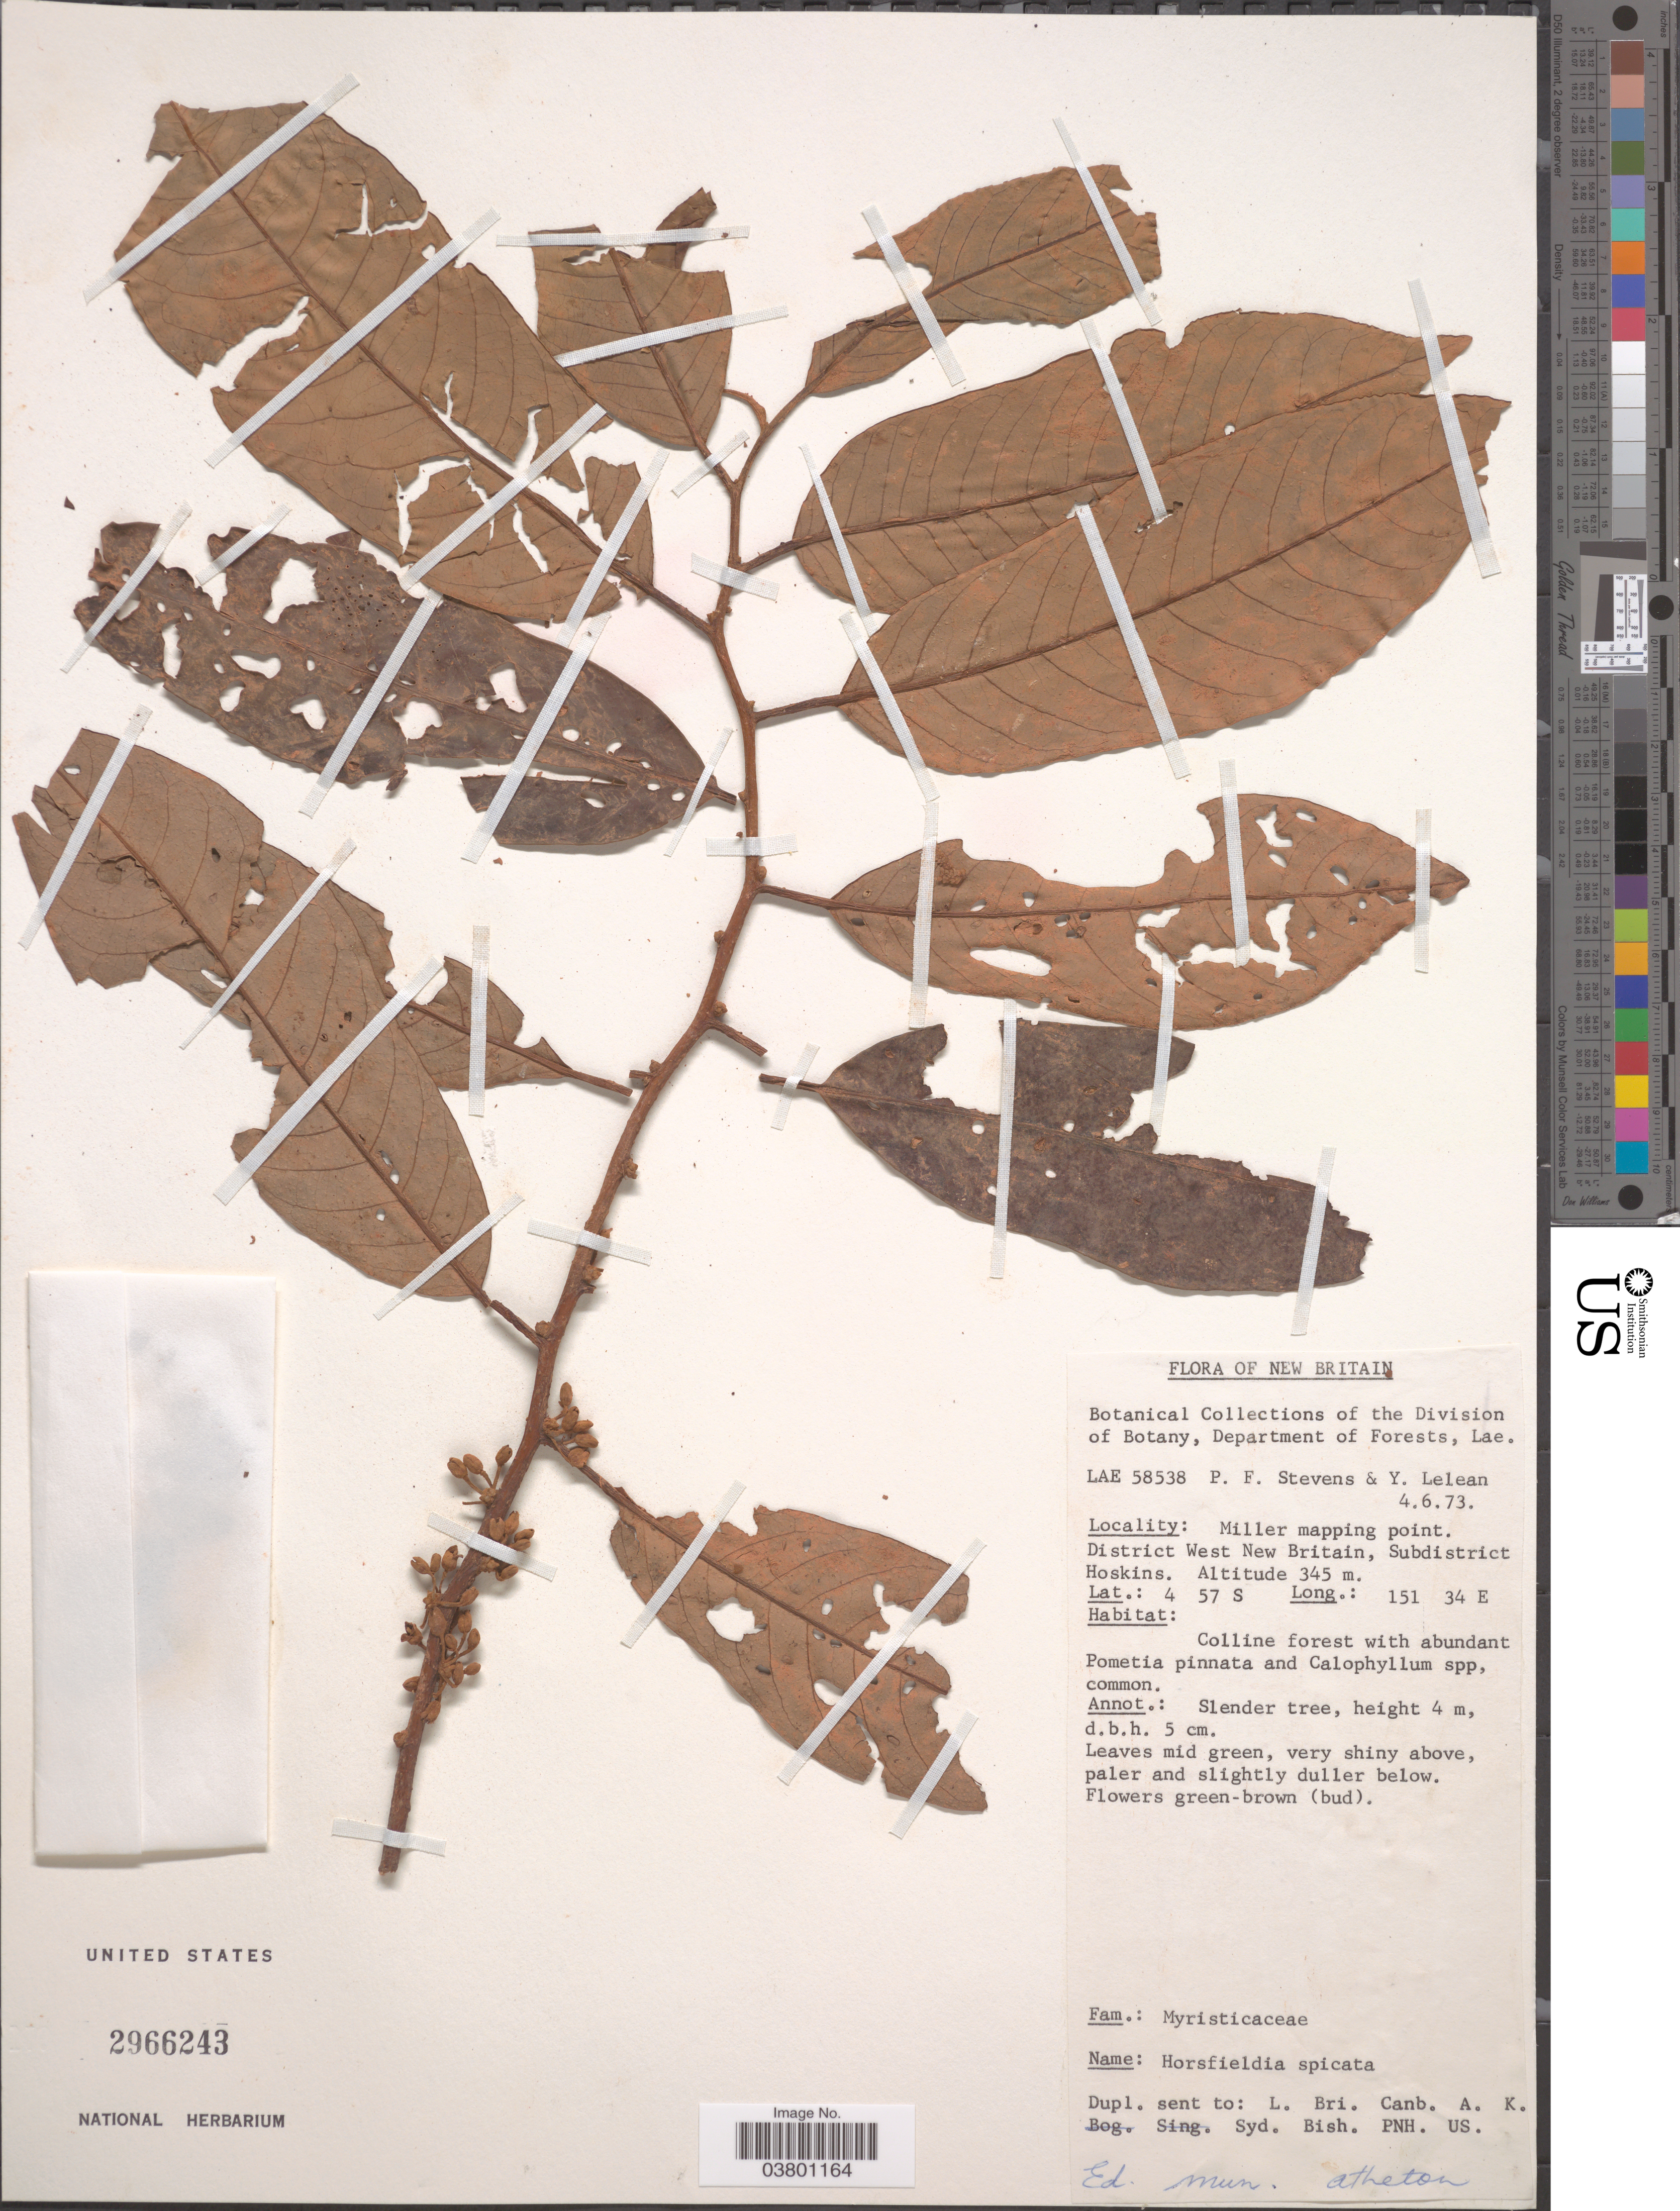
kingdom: Plantae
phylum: Tracheophyta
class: Magnoliopsida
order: Magnoliales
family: Myristicaceae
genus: Horsfieldia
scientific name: Horsfieldia sp.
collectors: P. F. Stevens & Y. Lelean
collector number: LAE 58538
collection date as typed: Transcribed d/m/y: 4/6/73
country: Papua New Guinea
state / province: West New Britain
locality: New Britain. [unsure placement] Miller mapping point. District West New Britain, Subdistrict Hoskins.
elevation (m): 345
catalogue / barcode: US 2966243